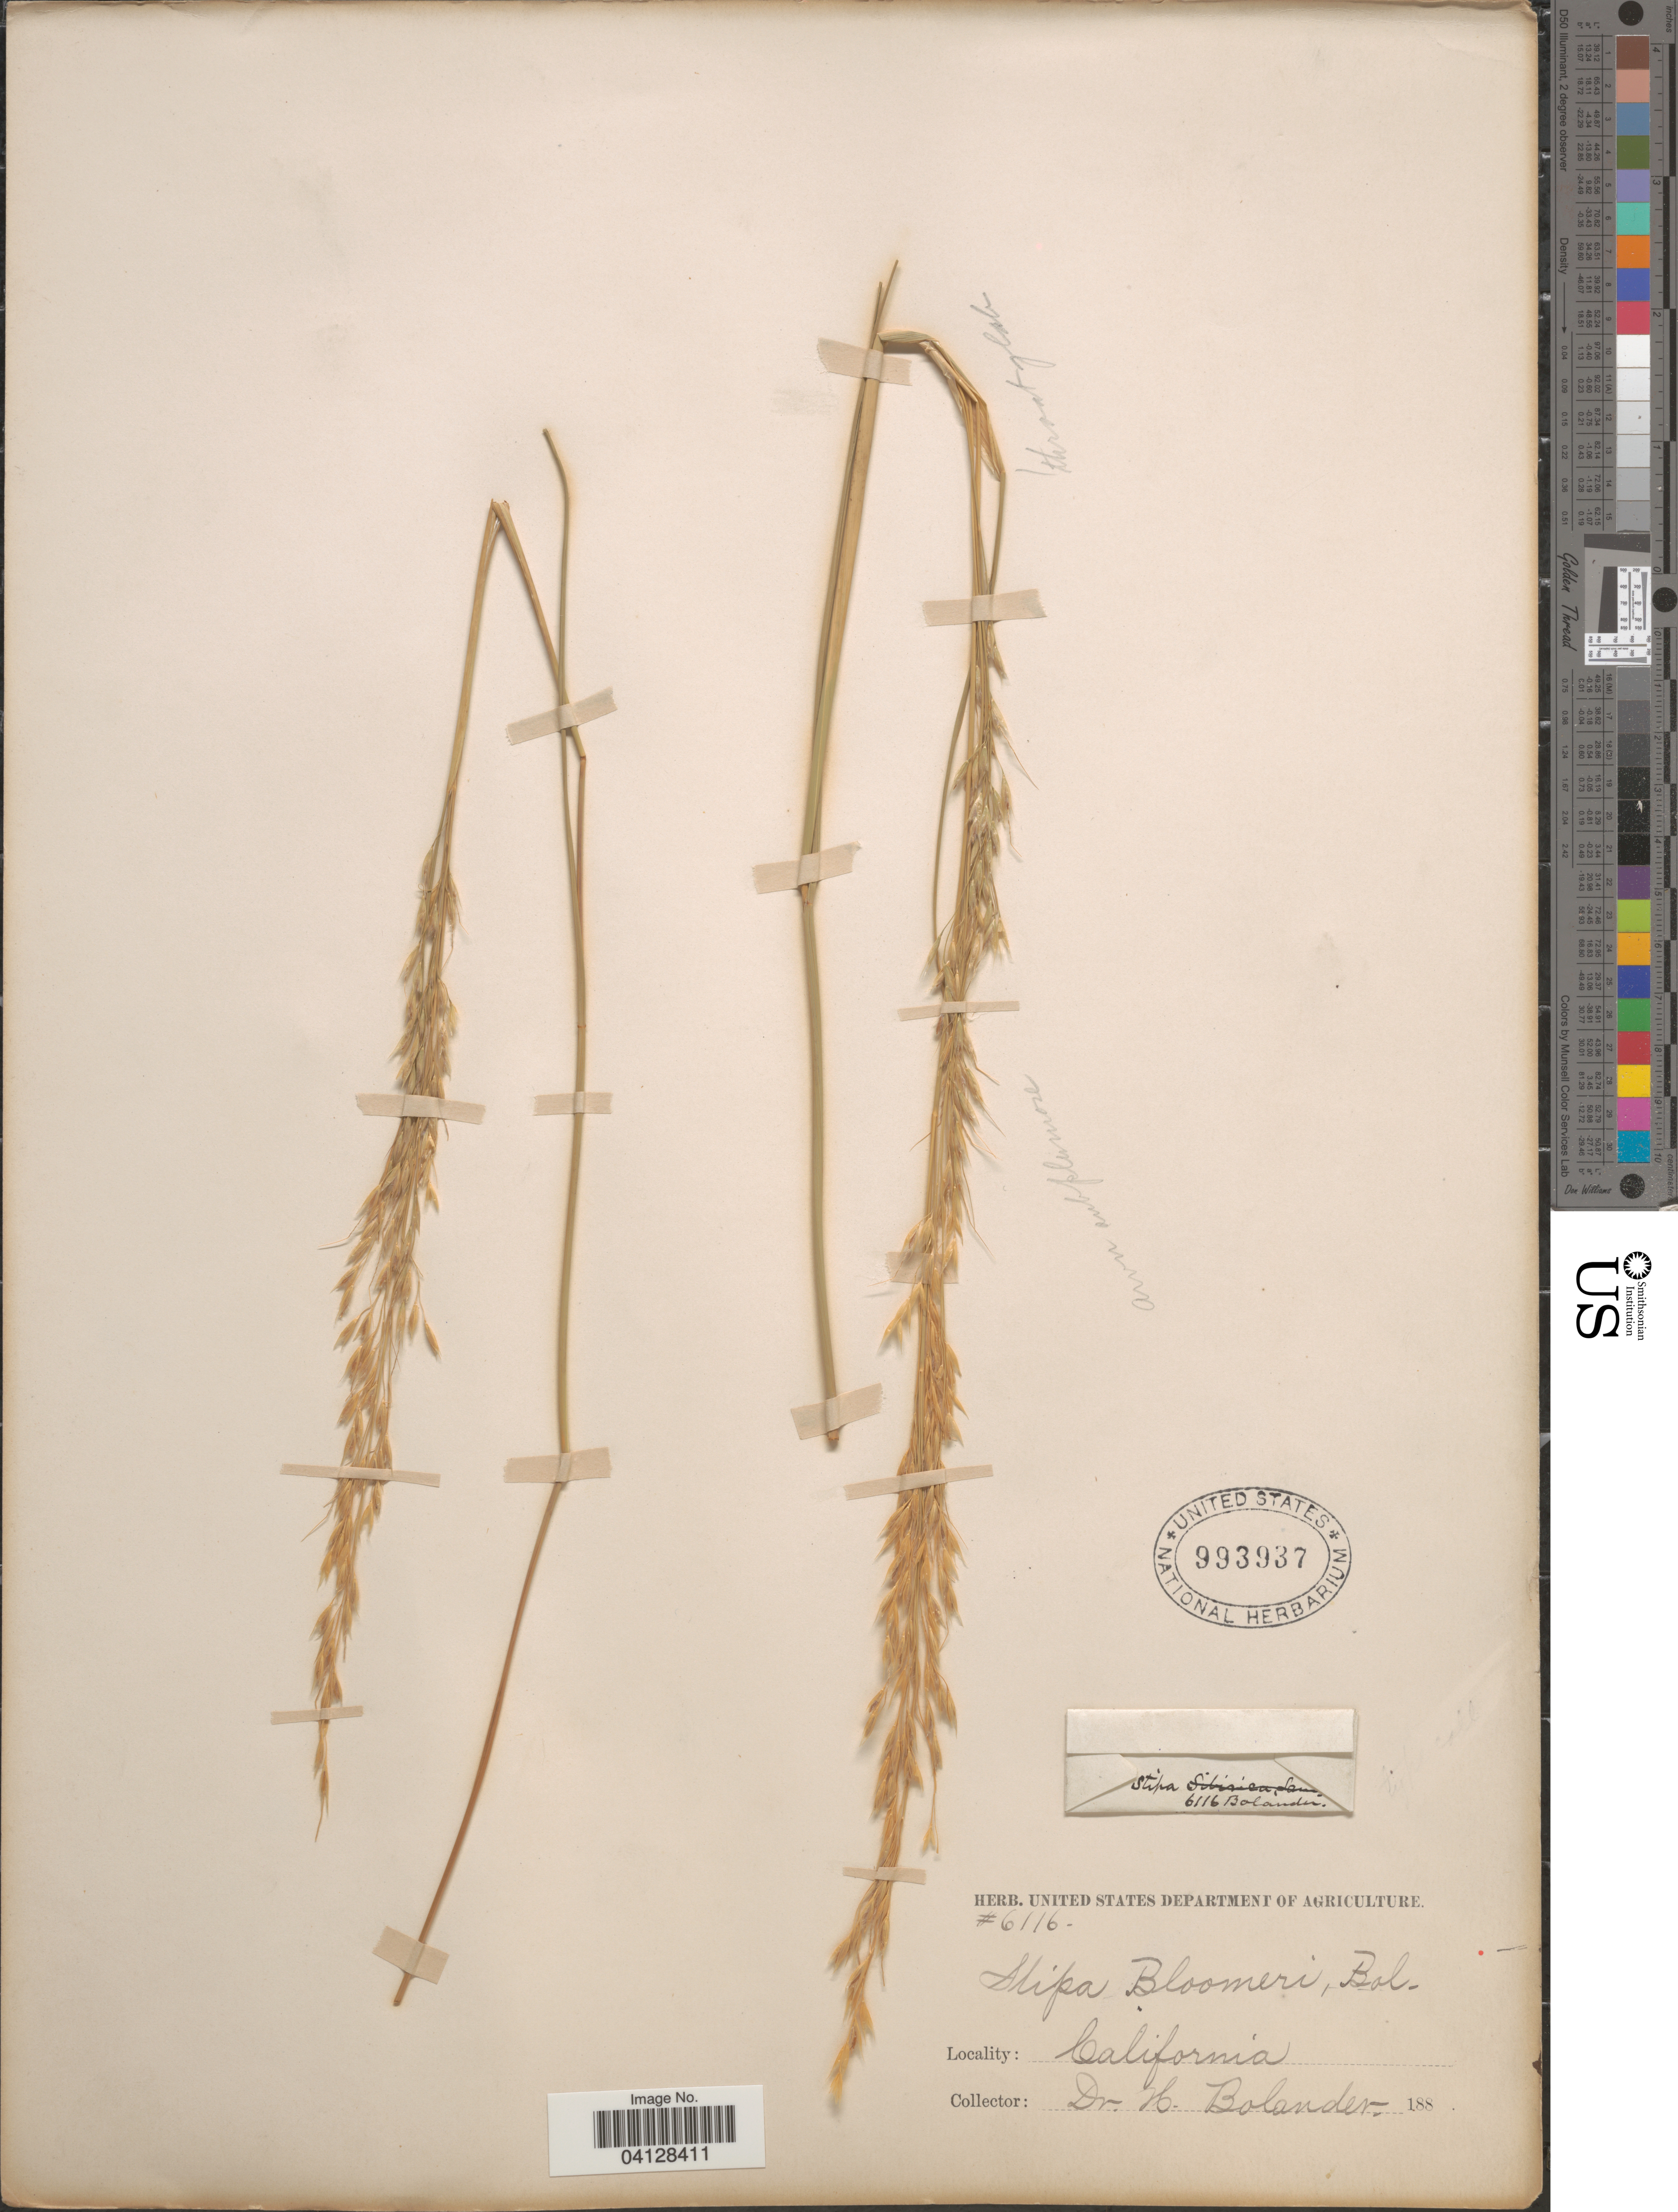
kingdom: Plantae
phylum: Tracheophyta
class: Liliopsida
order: Poales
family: Poaceae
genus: Stipa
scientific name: Stipa bloomeri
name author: Bol.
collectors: H. Bolander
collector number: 6116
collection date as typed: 188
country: United States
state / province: California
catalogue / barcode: US 993937